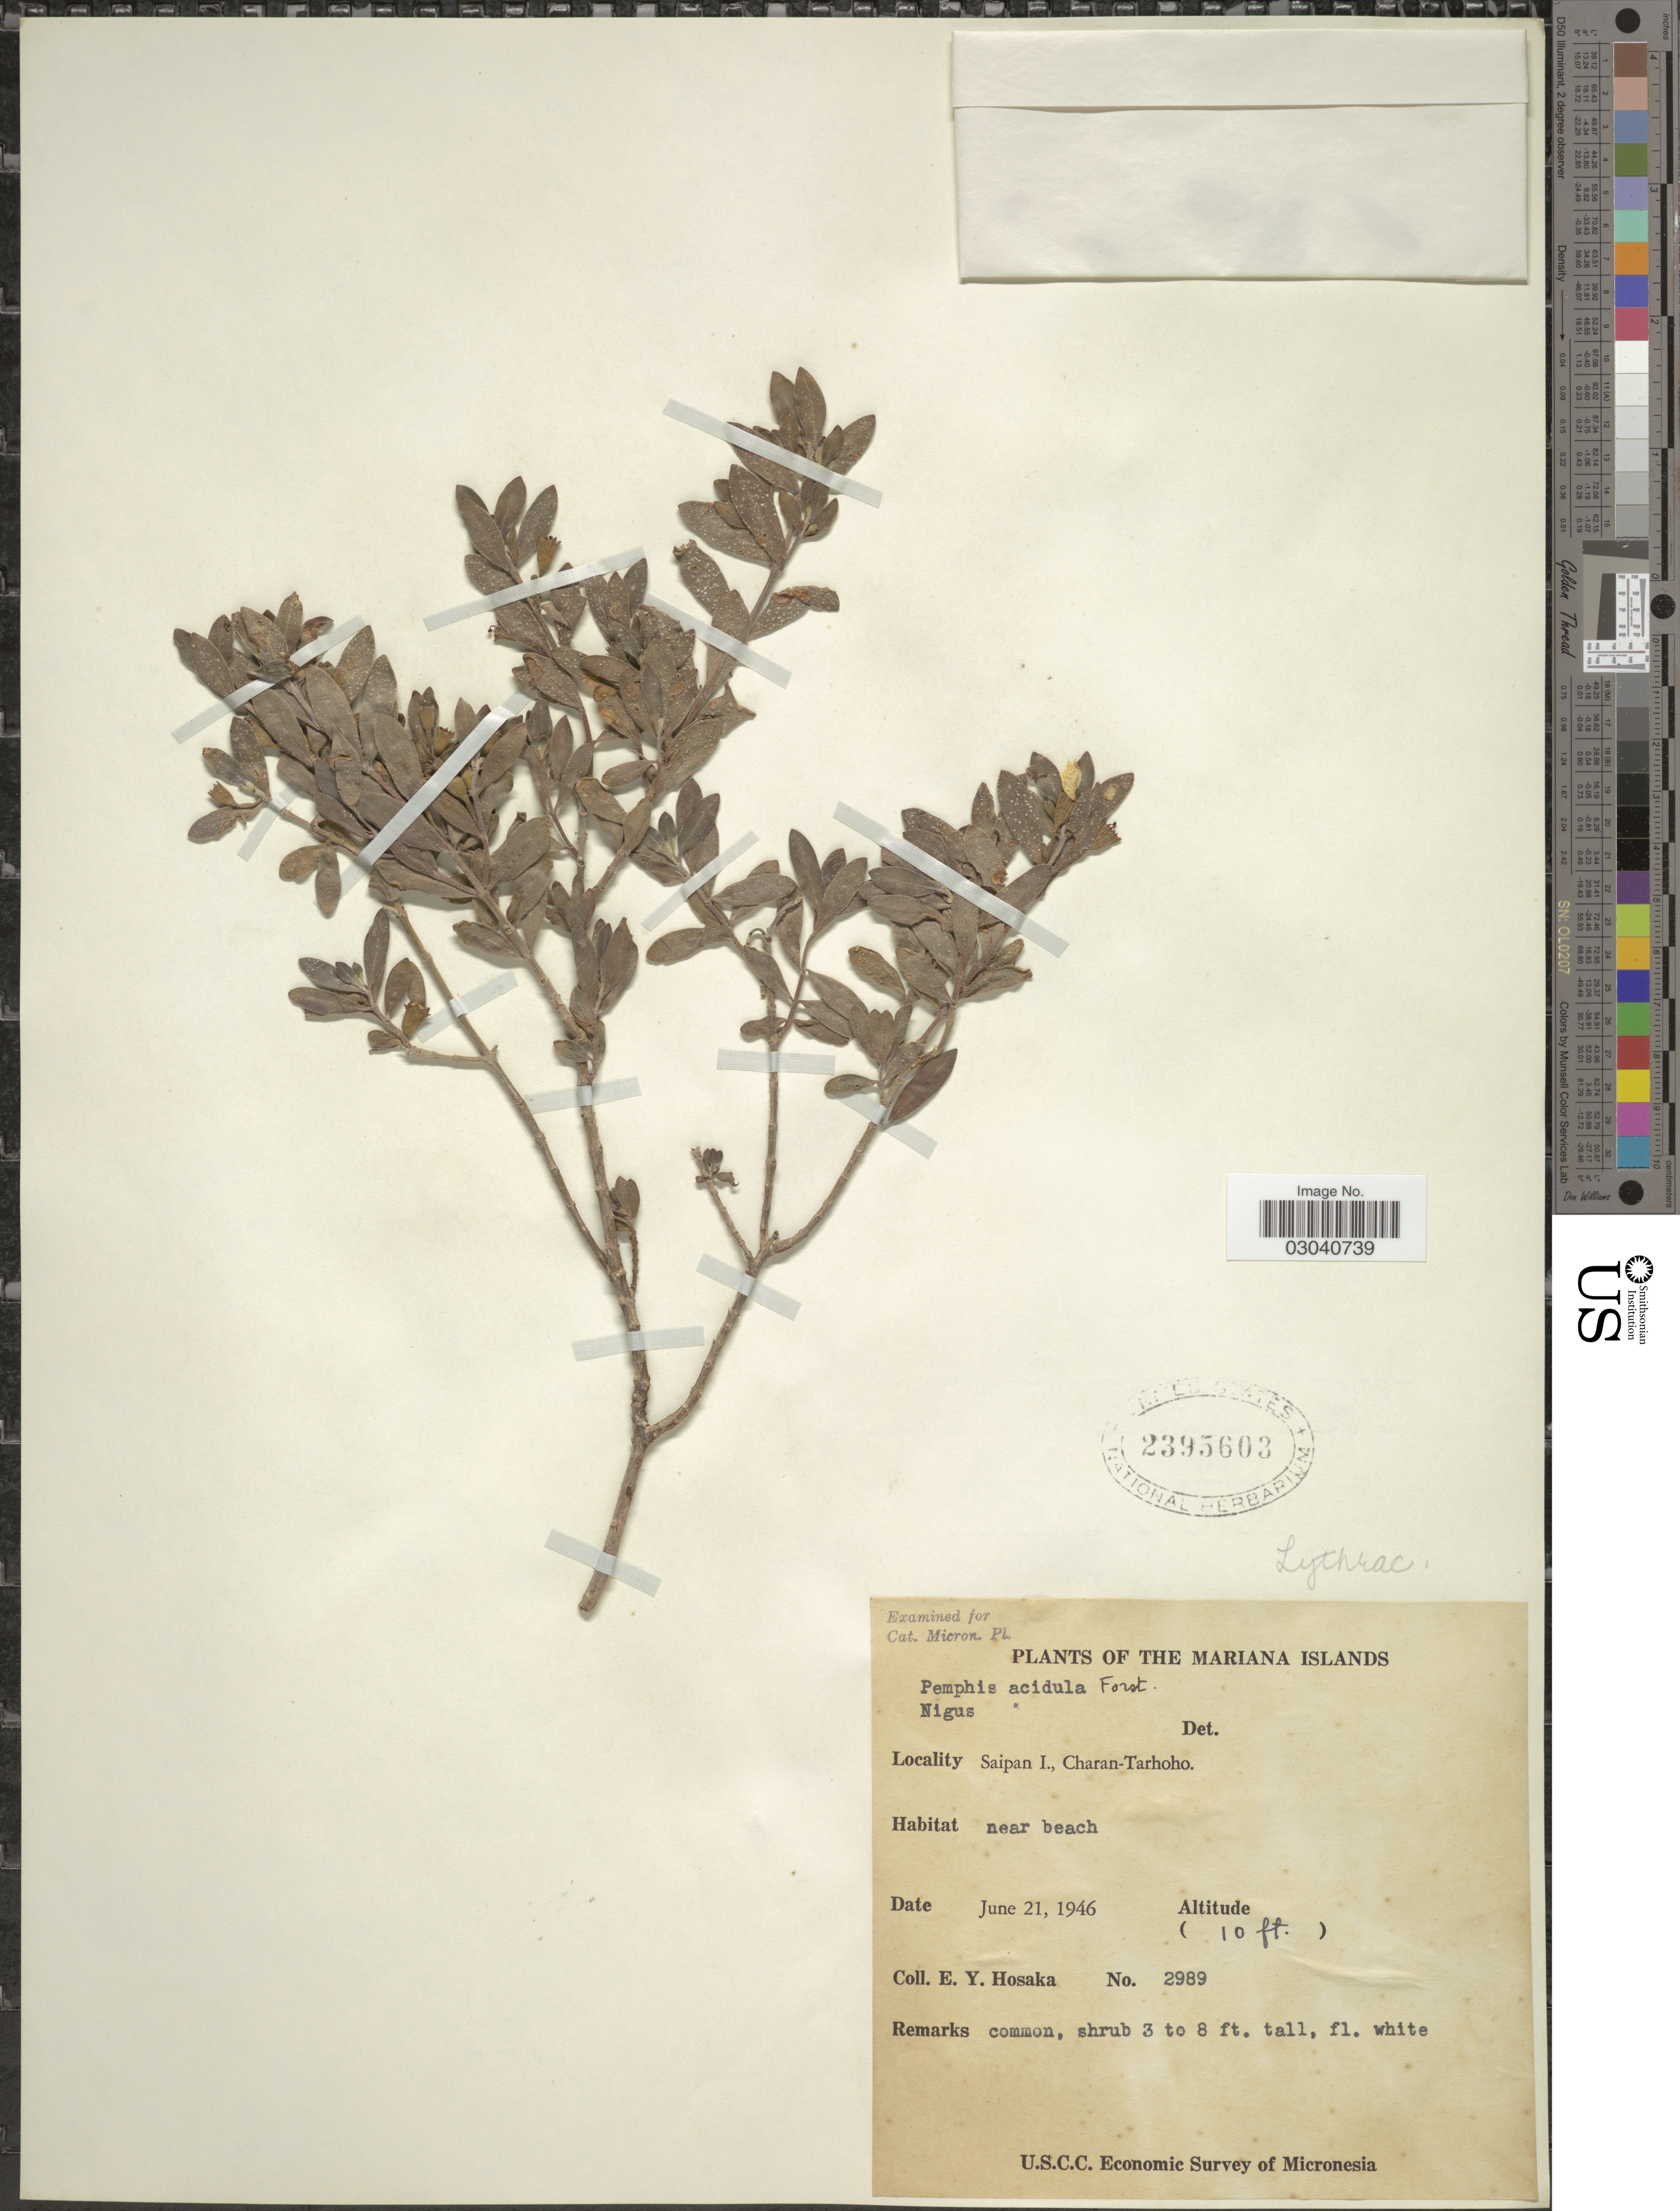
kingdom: Plantae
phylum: Tracheophyta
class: Magnoliopsida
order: Myrtales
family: Lythraceae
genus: Pemphis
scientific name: Pemphis acidula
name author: J.R. Forst. & G. Forst.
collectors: E. Y. Hosaka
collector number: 2989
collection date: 1946-06-21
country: Northern Mariana Islands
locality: The Mariana Islands. Saipan I., Charan-Tarhoho, near beach.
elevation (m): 3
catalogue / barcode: US 2395603